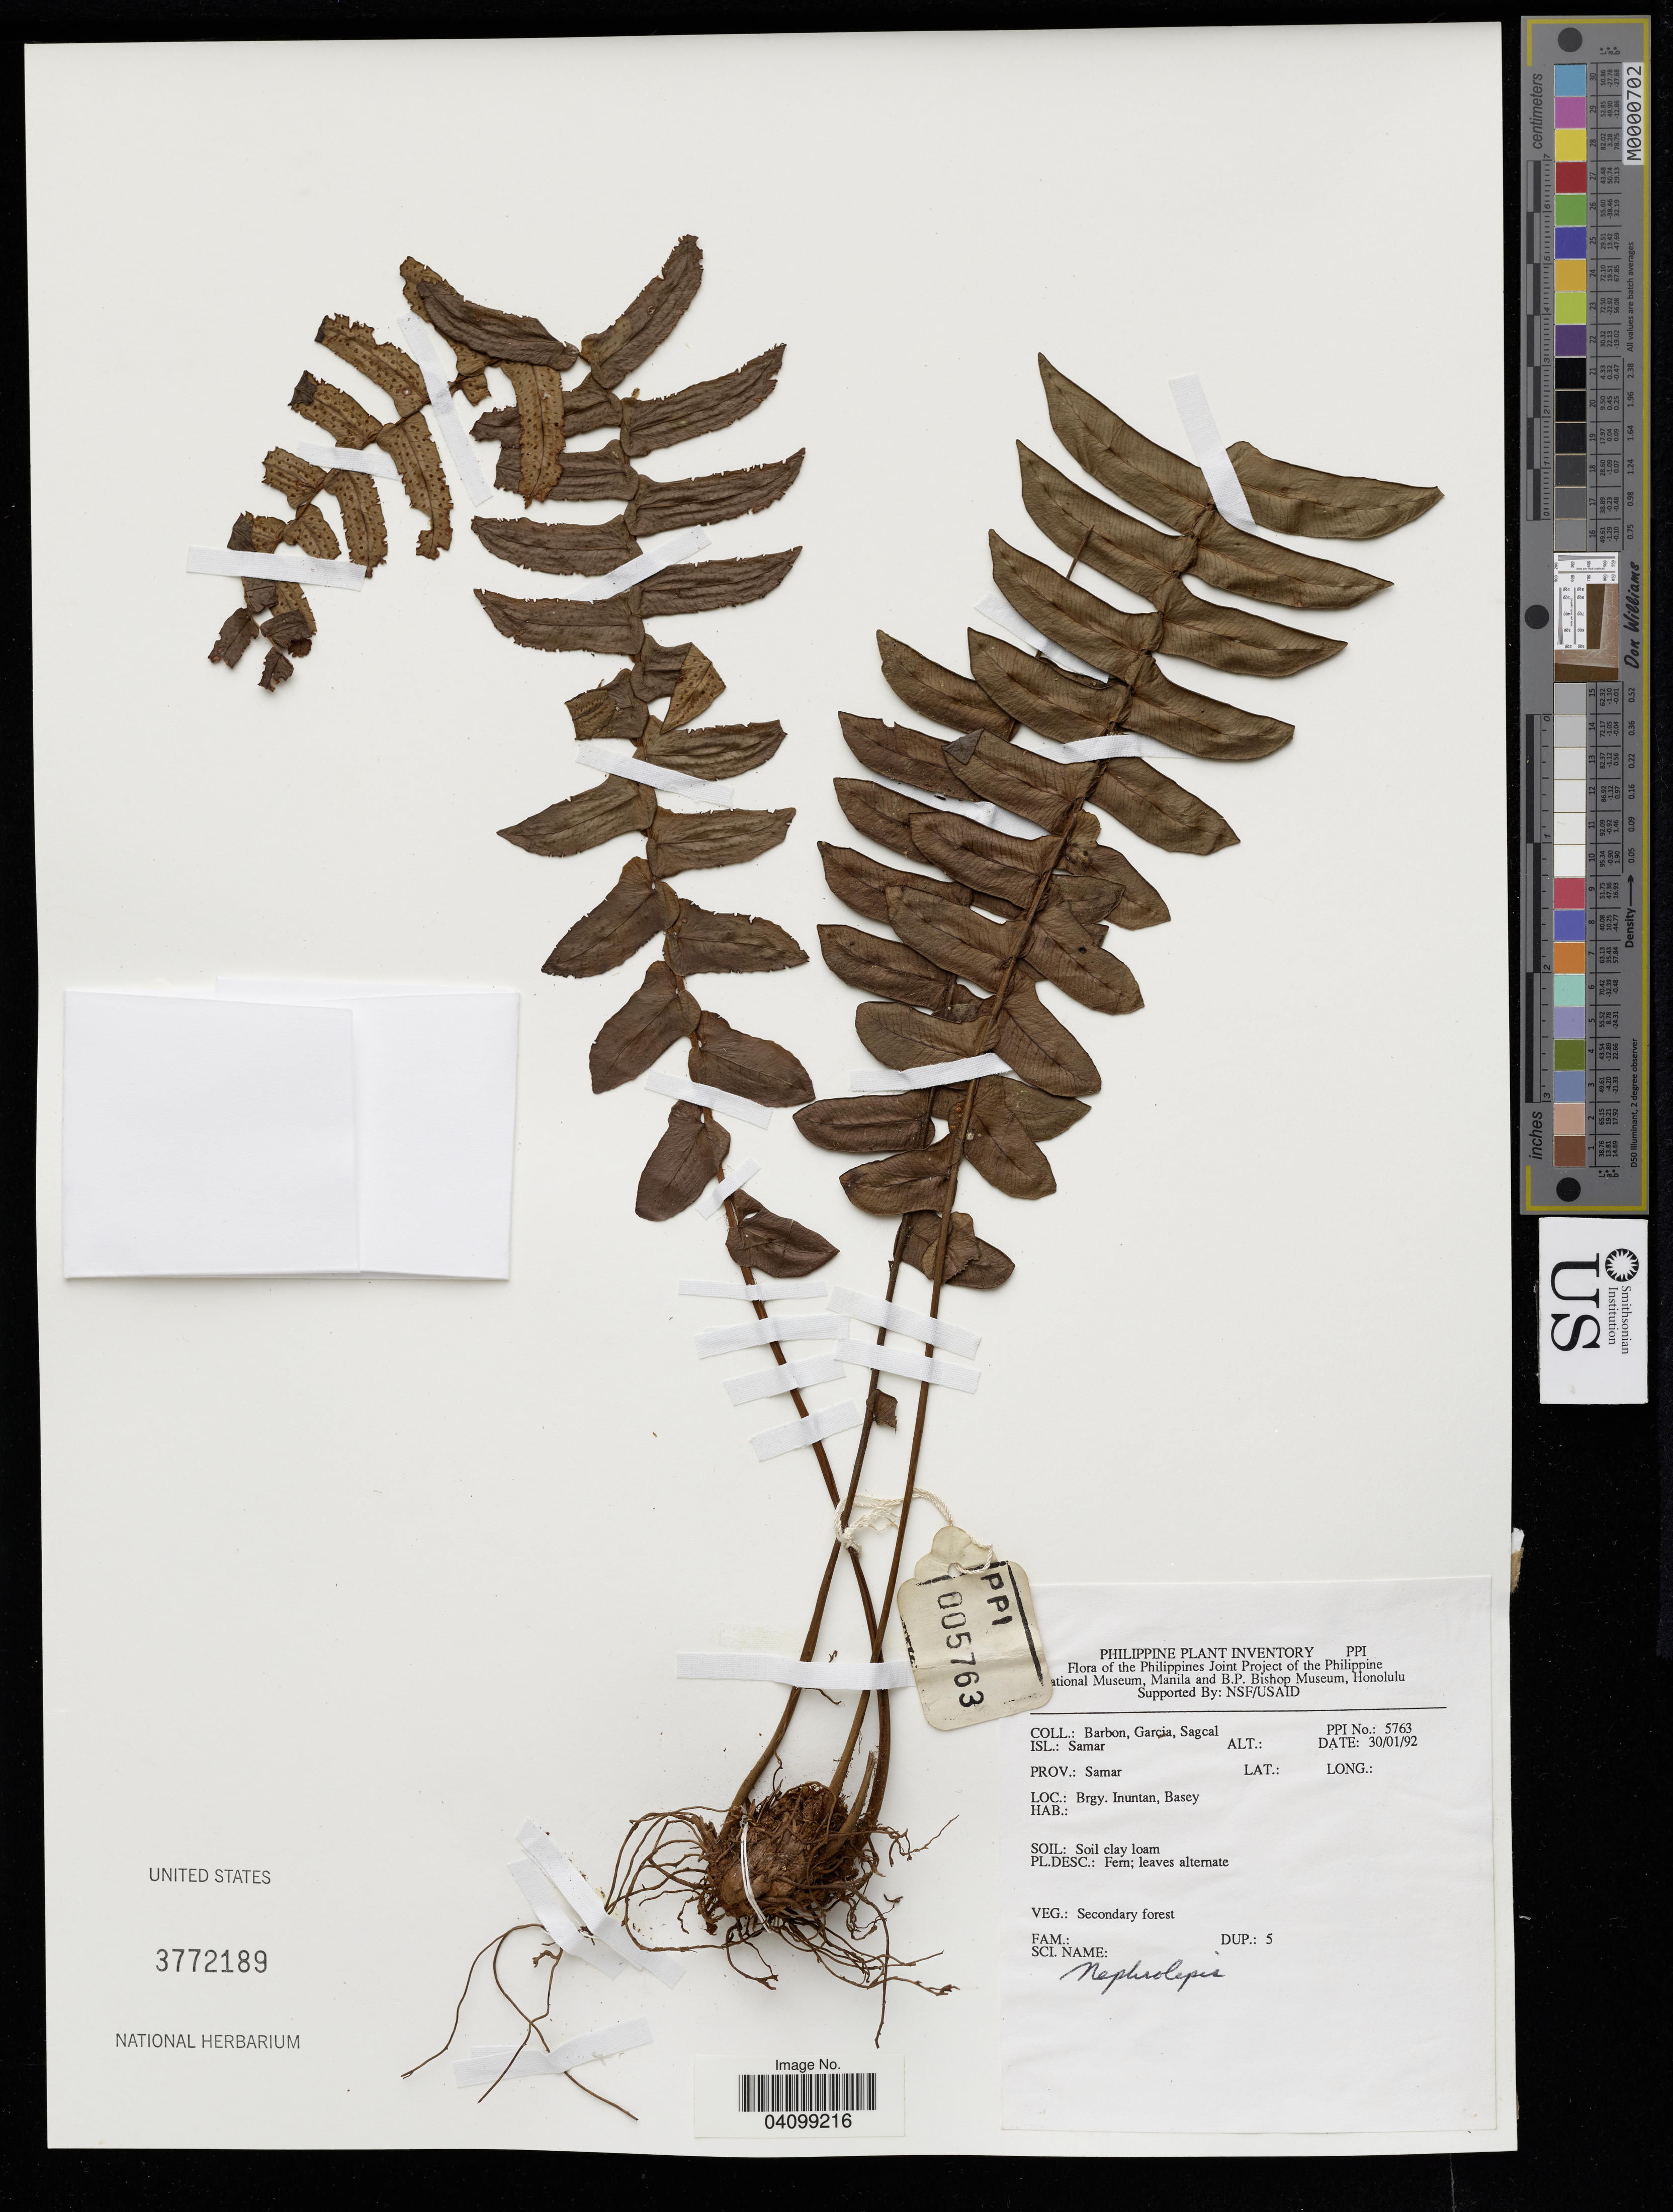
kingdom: Plantae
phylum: Tracheophyta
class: Polypodiopsida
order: Polypodiales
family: Nephrolepidaceae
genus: Nephrolepis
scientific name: Nephrolepis sp.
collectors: Barbon, H. Garcia & E. Sagcal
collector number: PPI 5763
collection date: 1992-01-30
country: Philippines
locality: Samar. Prov.: Samar. Brgy. Inuntan, Basey.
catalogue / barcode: US 3772189